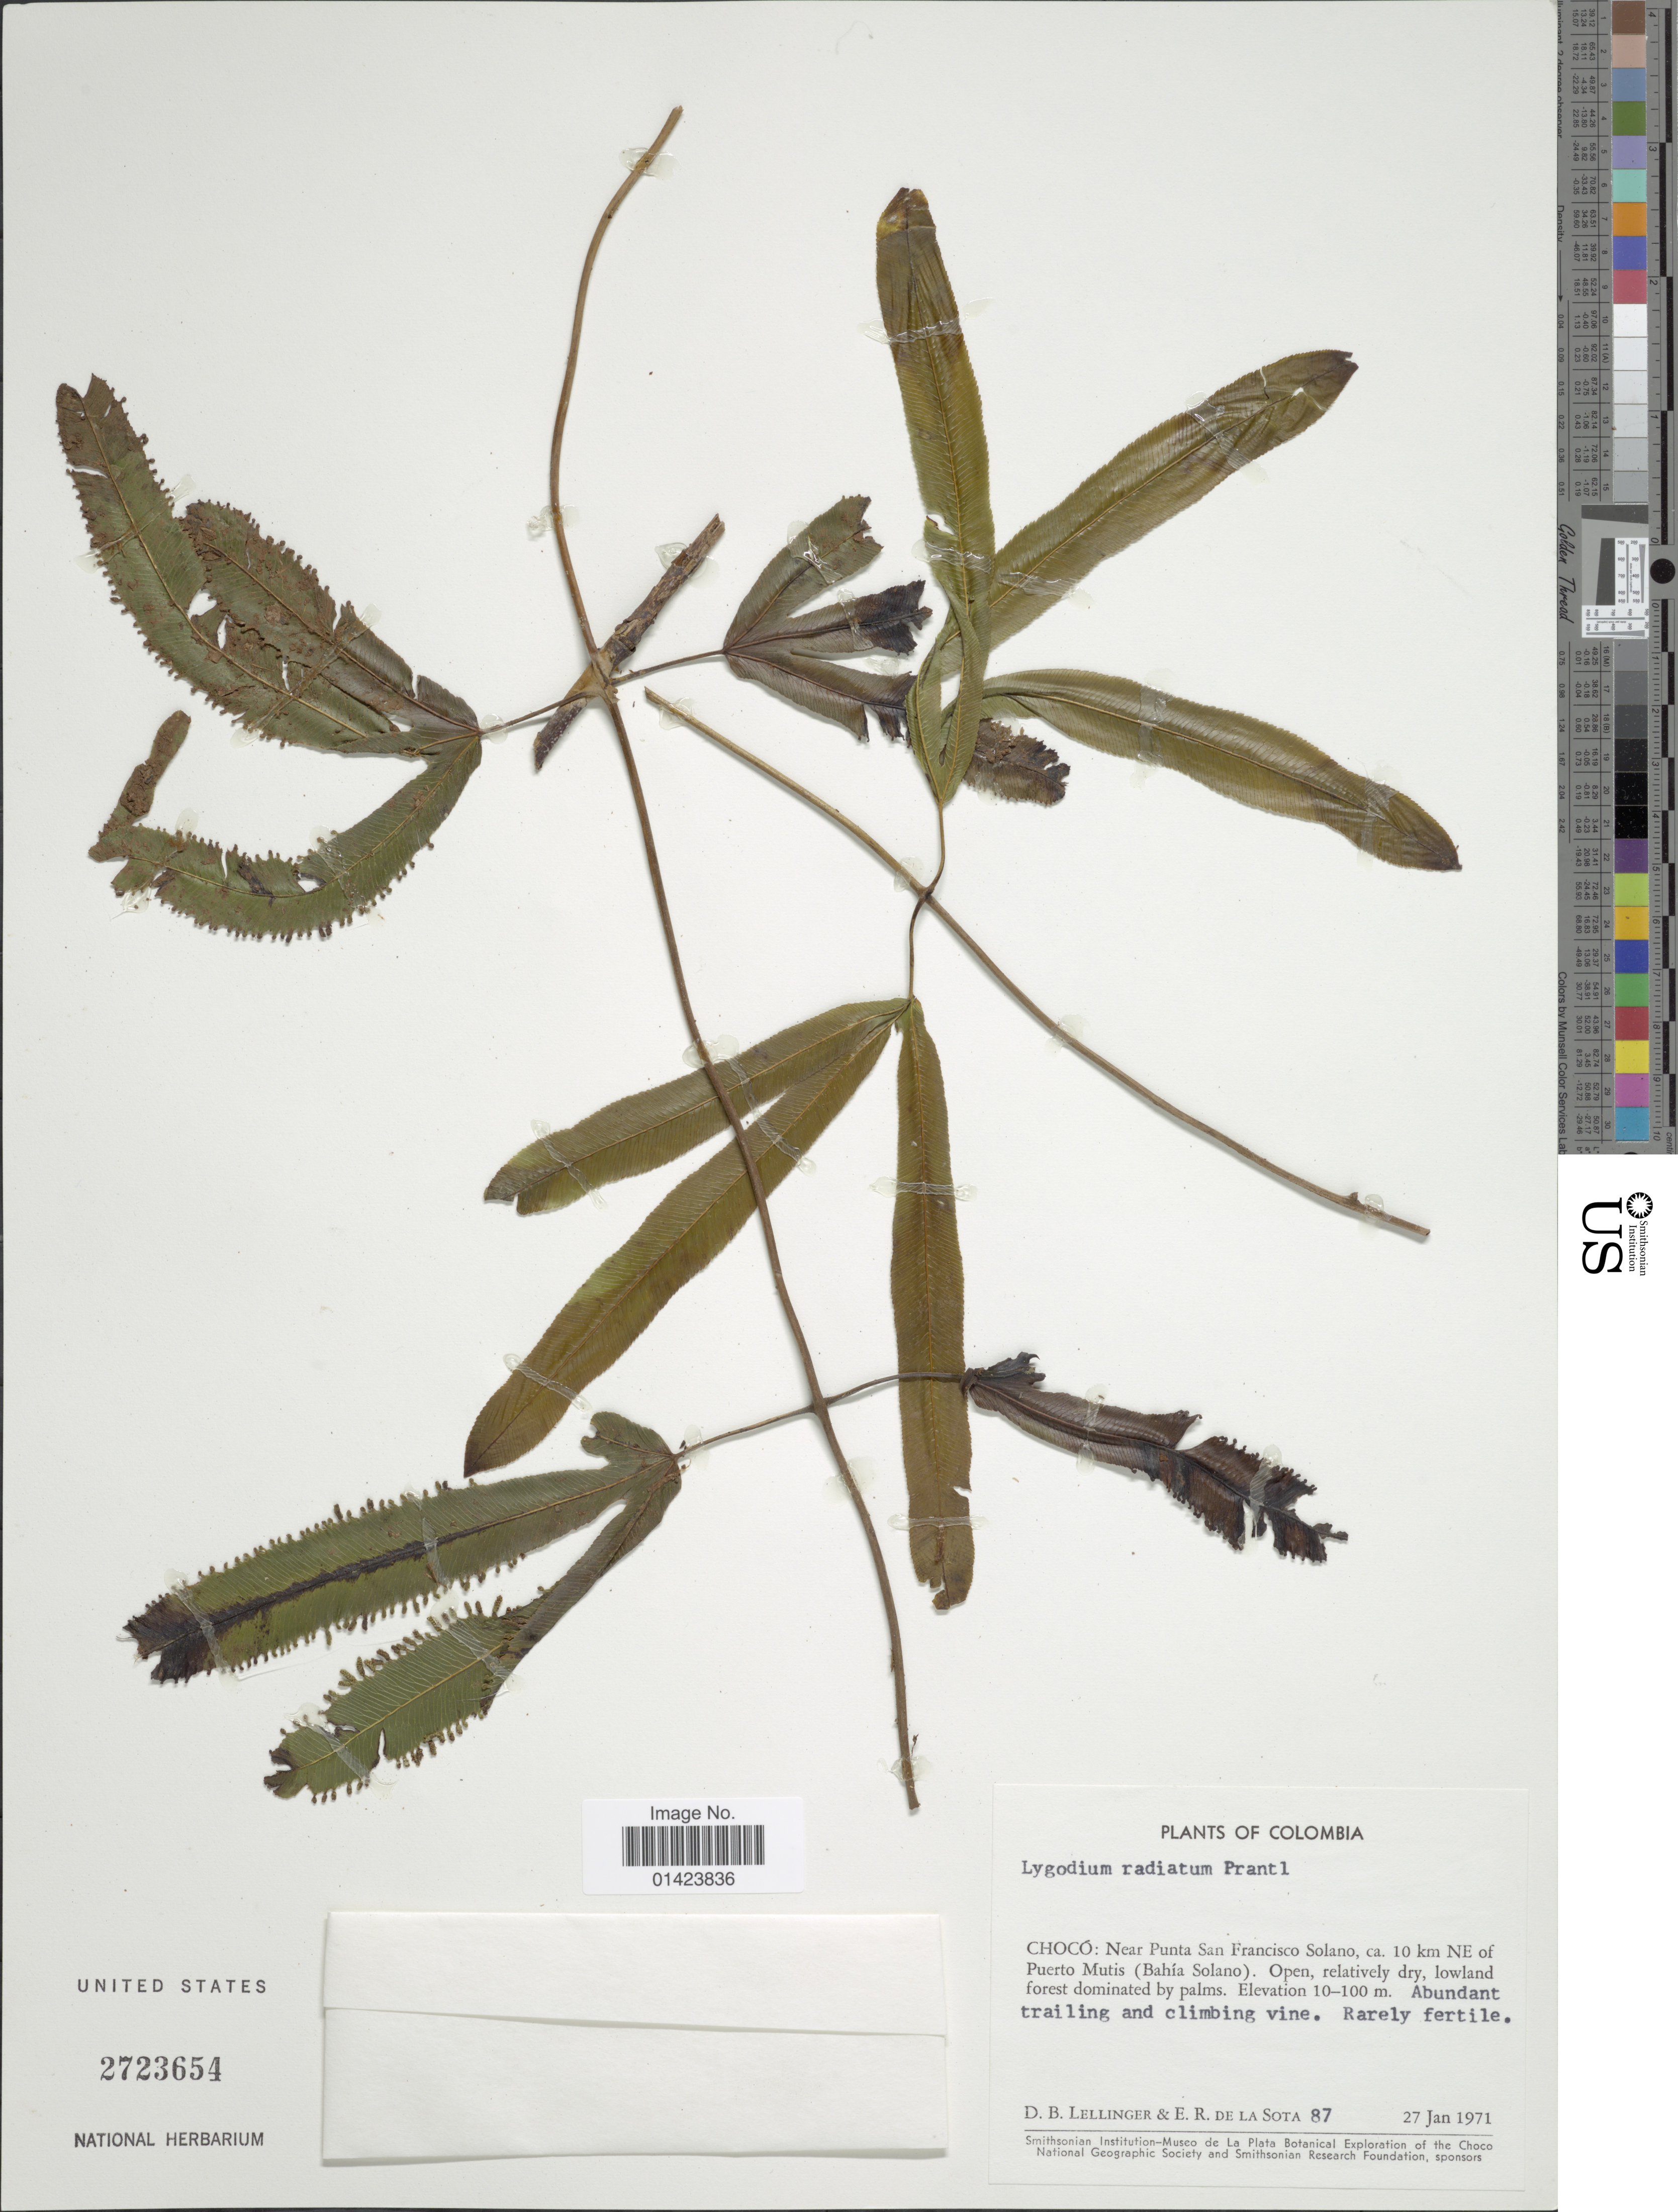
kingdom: Plantae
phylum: Tracheophyta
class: Polypodiopsida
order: Schizaeales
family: Lygodiaceae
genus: Lygodium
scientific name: Lygodium radiatum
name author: Prantl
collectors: D. B. Lellinger & E. R. de la Sota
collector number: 87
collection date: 1971-01-27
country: Colombia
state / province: Chocó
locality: Chocó: near Punta San Francisco Solano, ca. 10km NE of Puerto Mutis(bahia Solano)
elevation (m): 10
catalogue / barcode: US 2723654